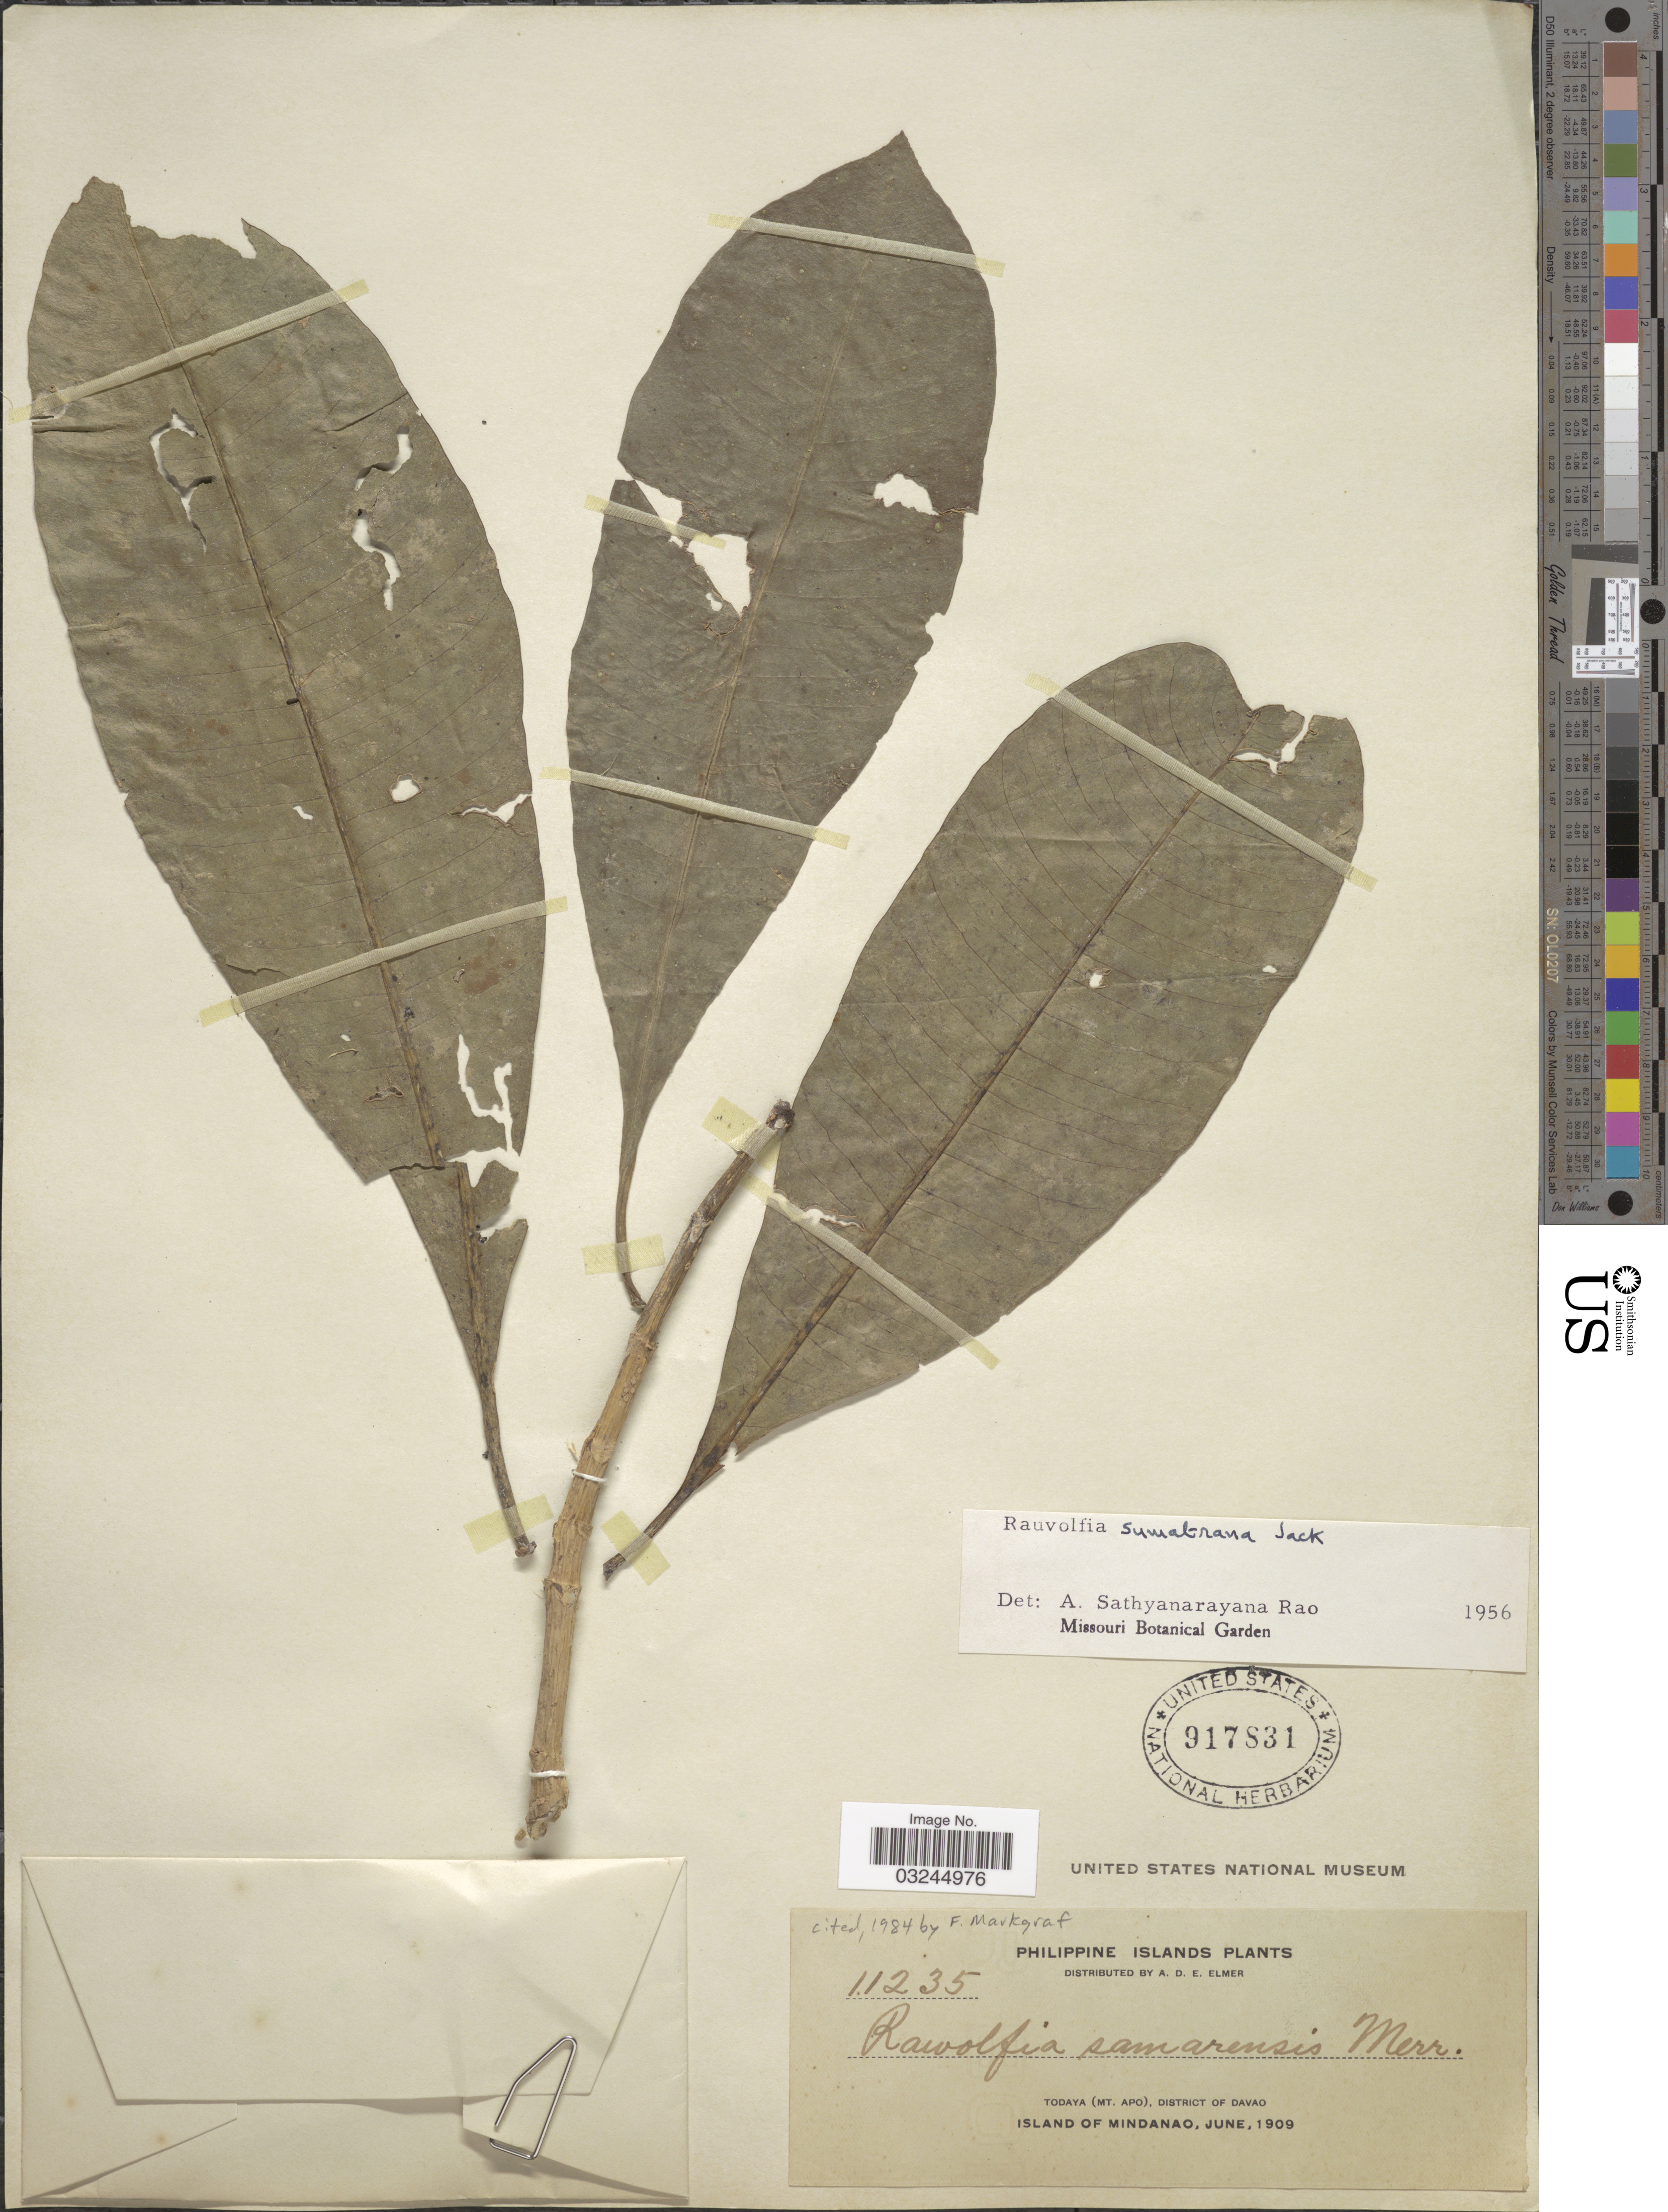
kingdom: Plantae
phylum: Tracheophyta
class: Magnoliopsida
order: Gentianales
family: Apocynaceae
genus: Rauvolfia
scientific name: Rauvolfia samarensis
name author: Merr.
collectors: A. D. E. Elmer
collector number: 11235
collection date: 1909-06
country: Philippines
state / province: Davao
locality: Philippine Islands. Todaya (Mt. Apo), District of Davao. Island of Mindanao.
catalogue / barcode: US 917831